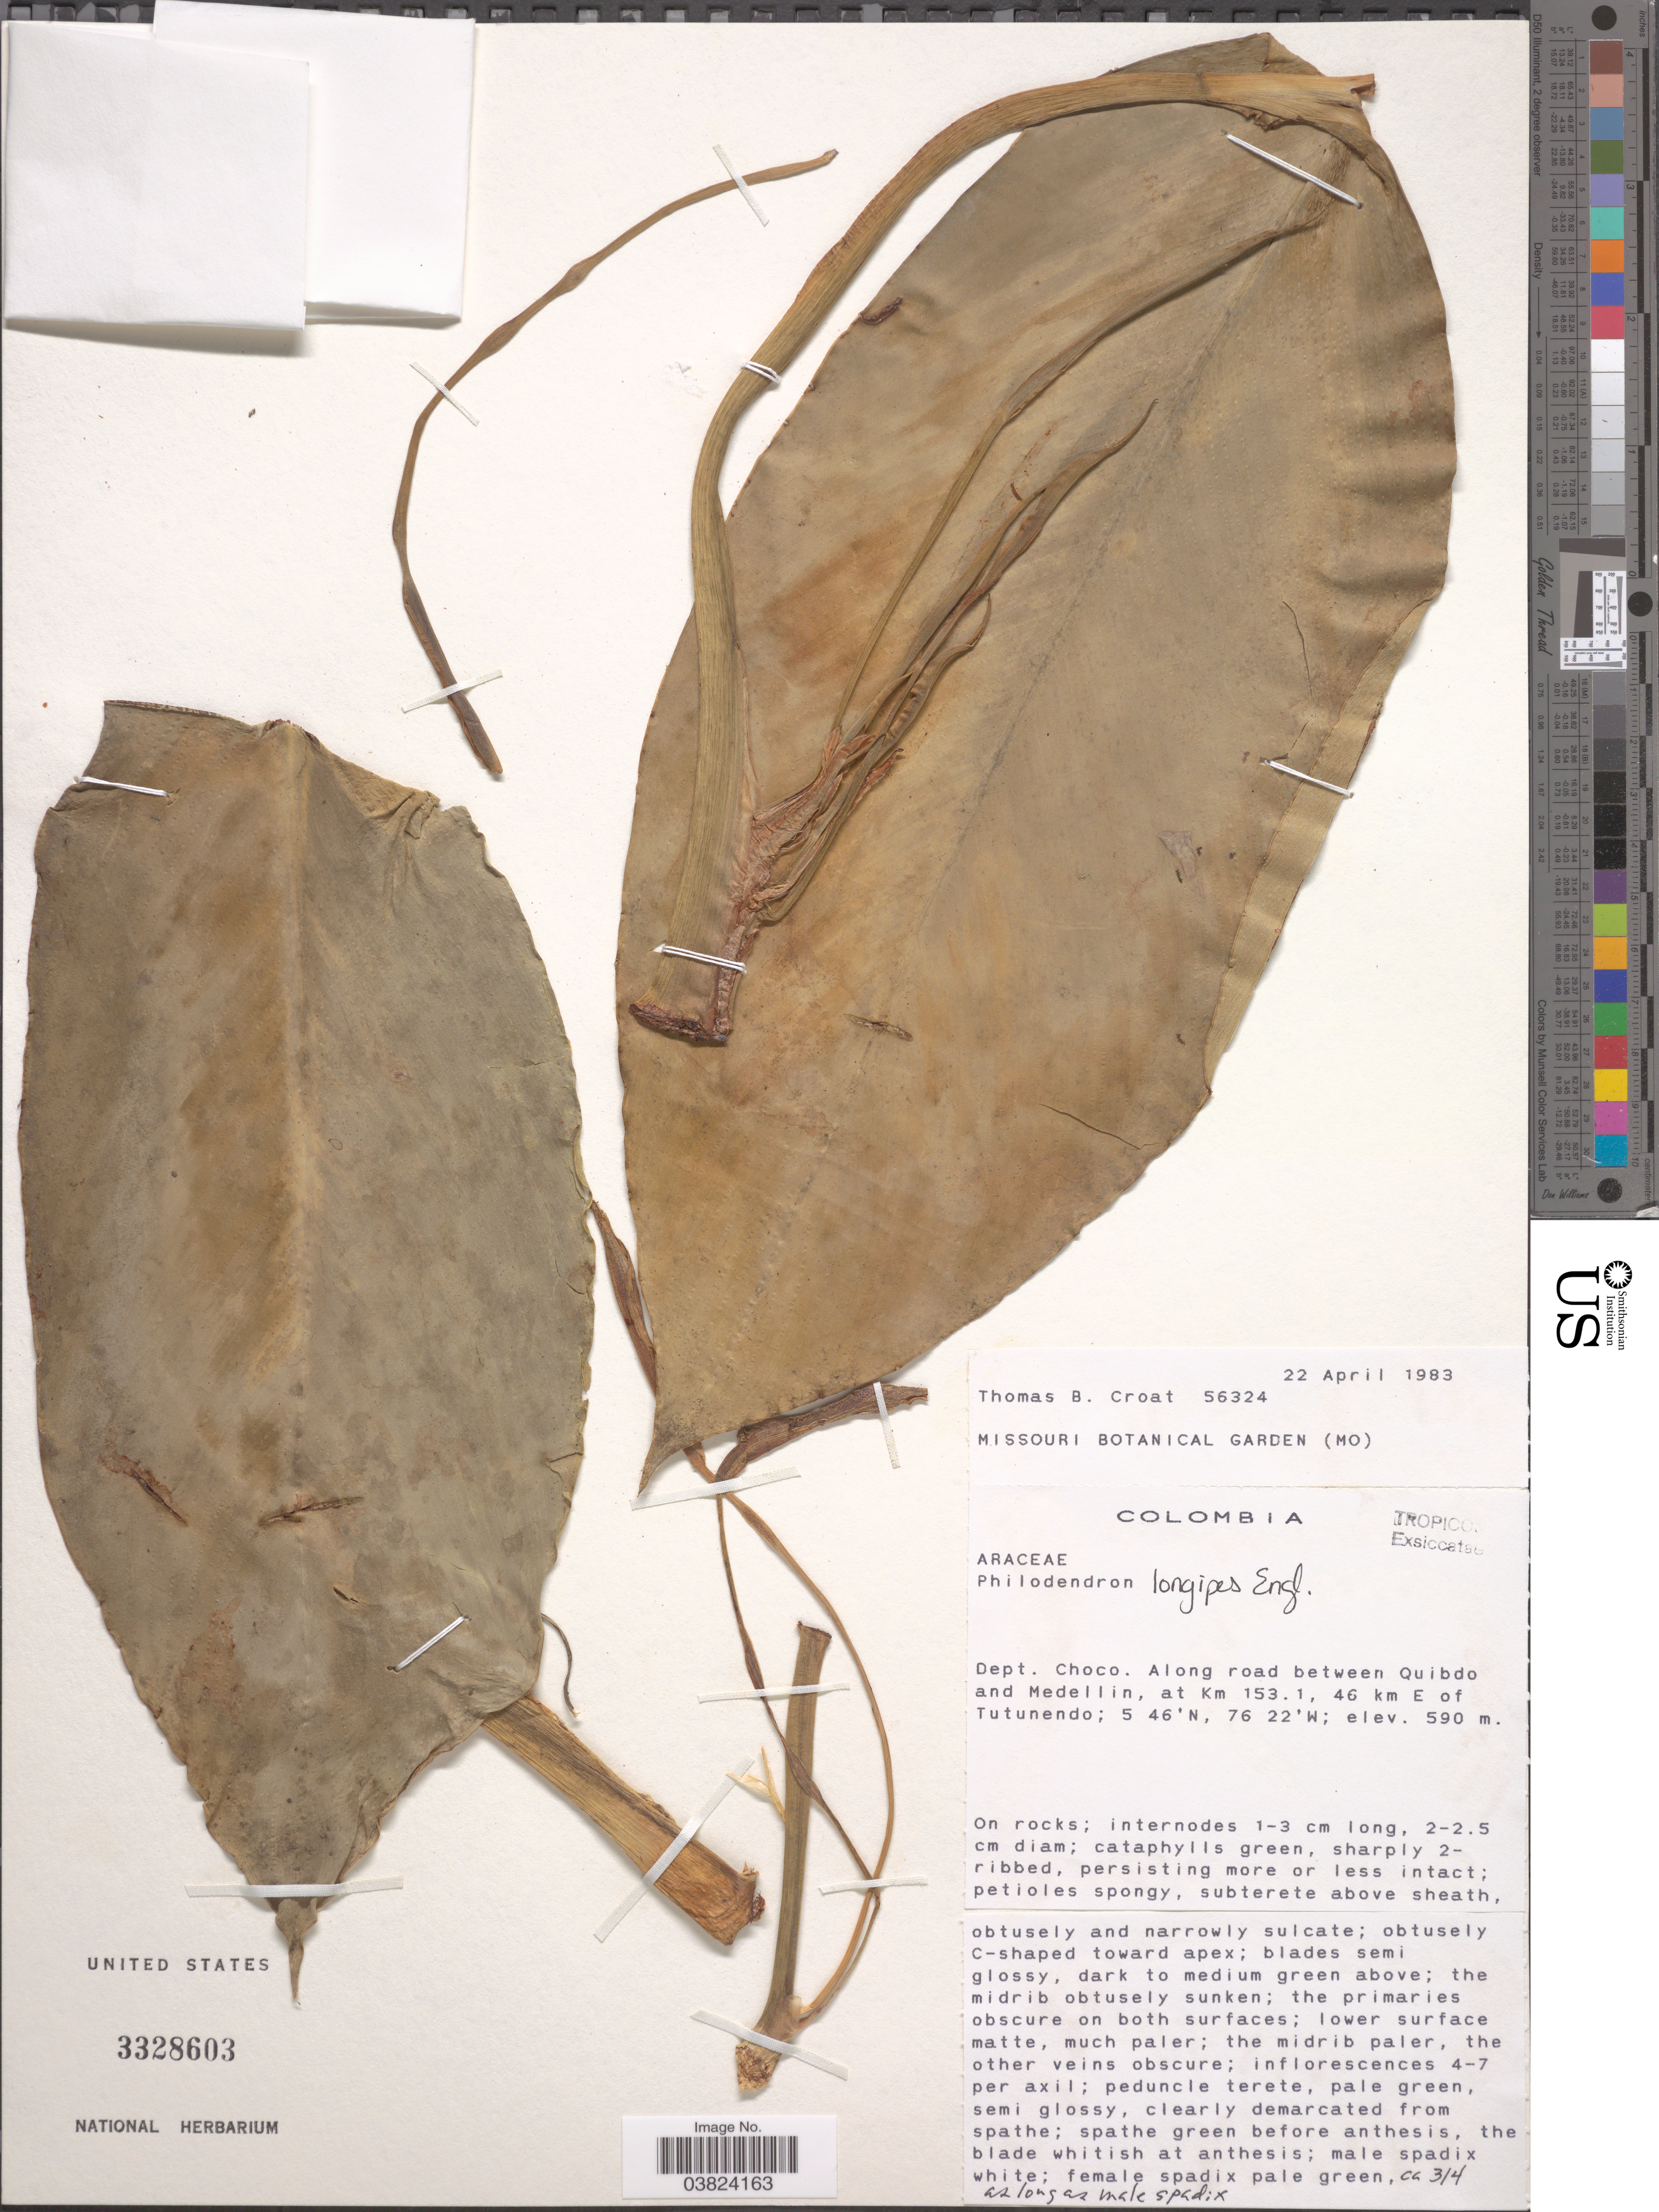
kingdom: Plantae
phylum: Tracheophyta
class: Liliopsida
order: Alismatales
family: Araceae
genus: Philodendron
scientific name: Philodendron longipes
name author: Engl.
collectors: T. B. Croat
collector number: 56324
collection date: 1983-04-22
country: Colombia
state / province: Chocó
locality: Dept. Choco. Along road between Quibdo and Medellin, at Km 153.1, 46 km E of Tutunendo.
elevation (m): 590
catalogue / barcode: US 3328603